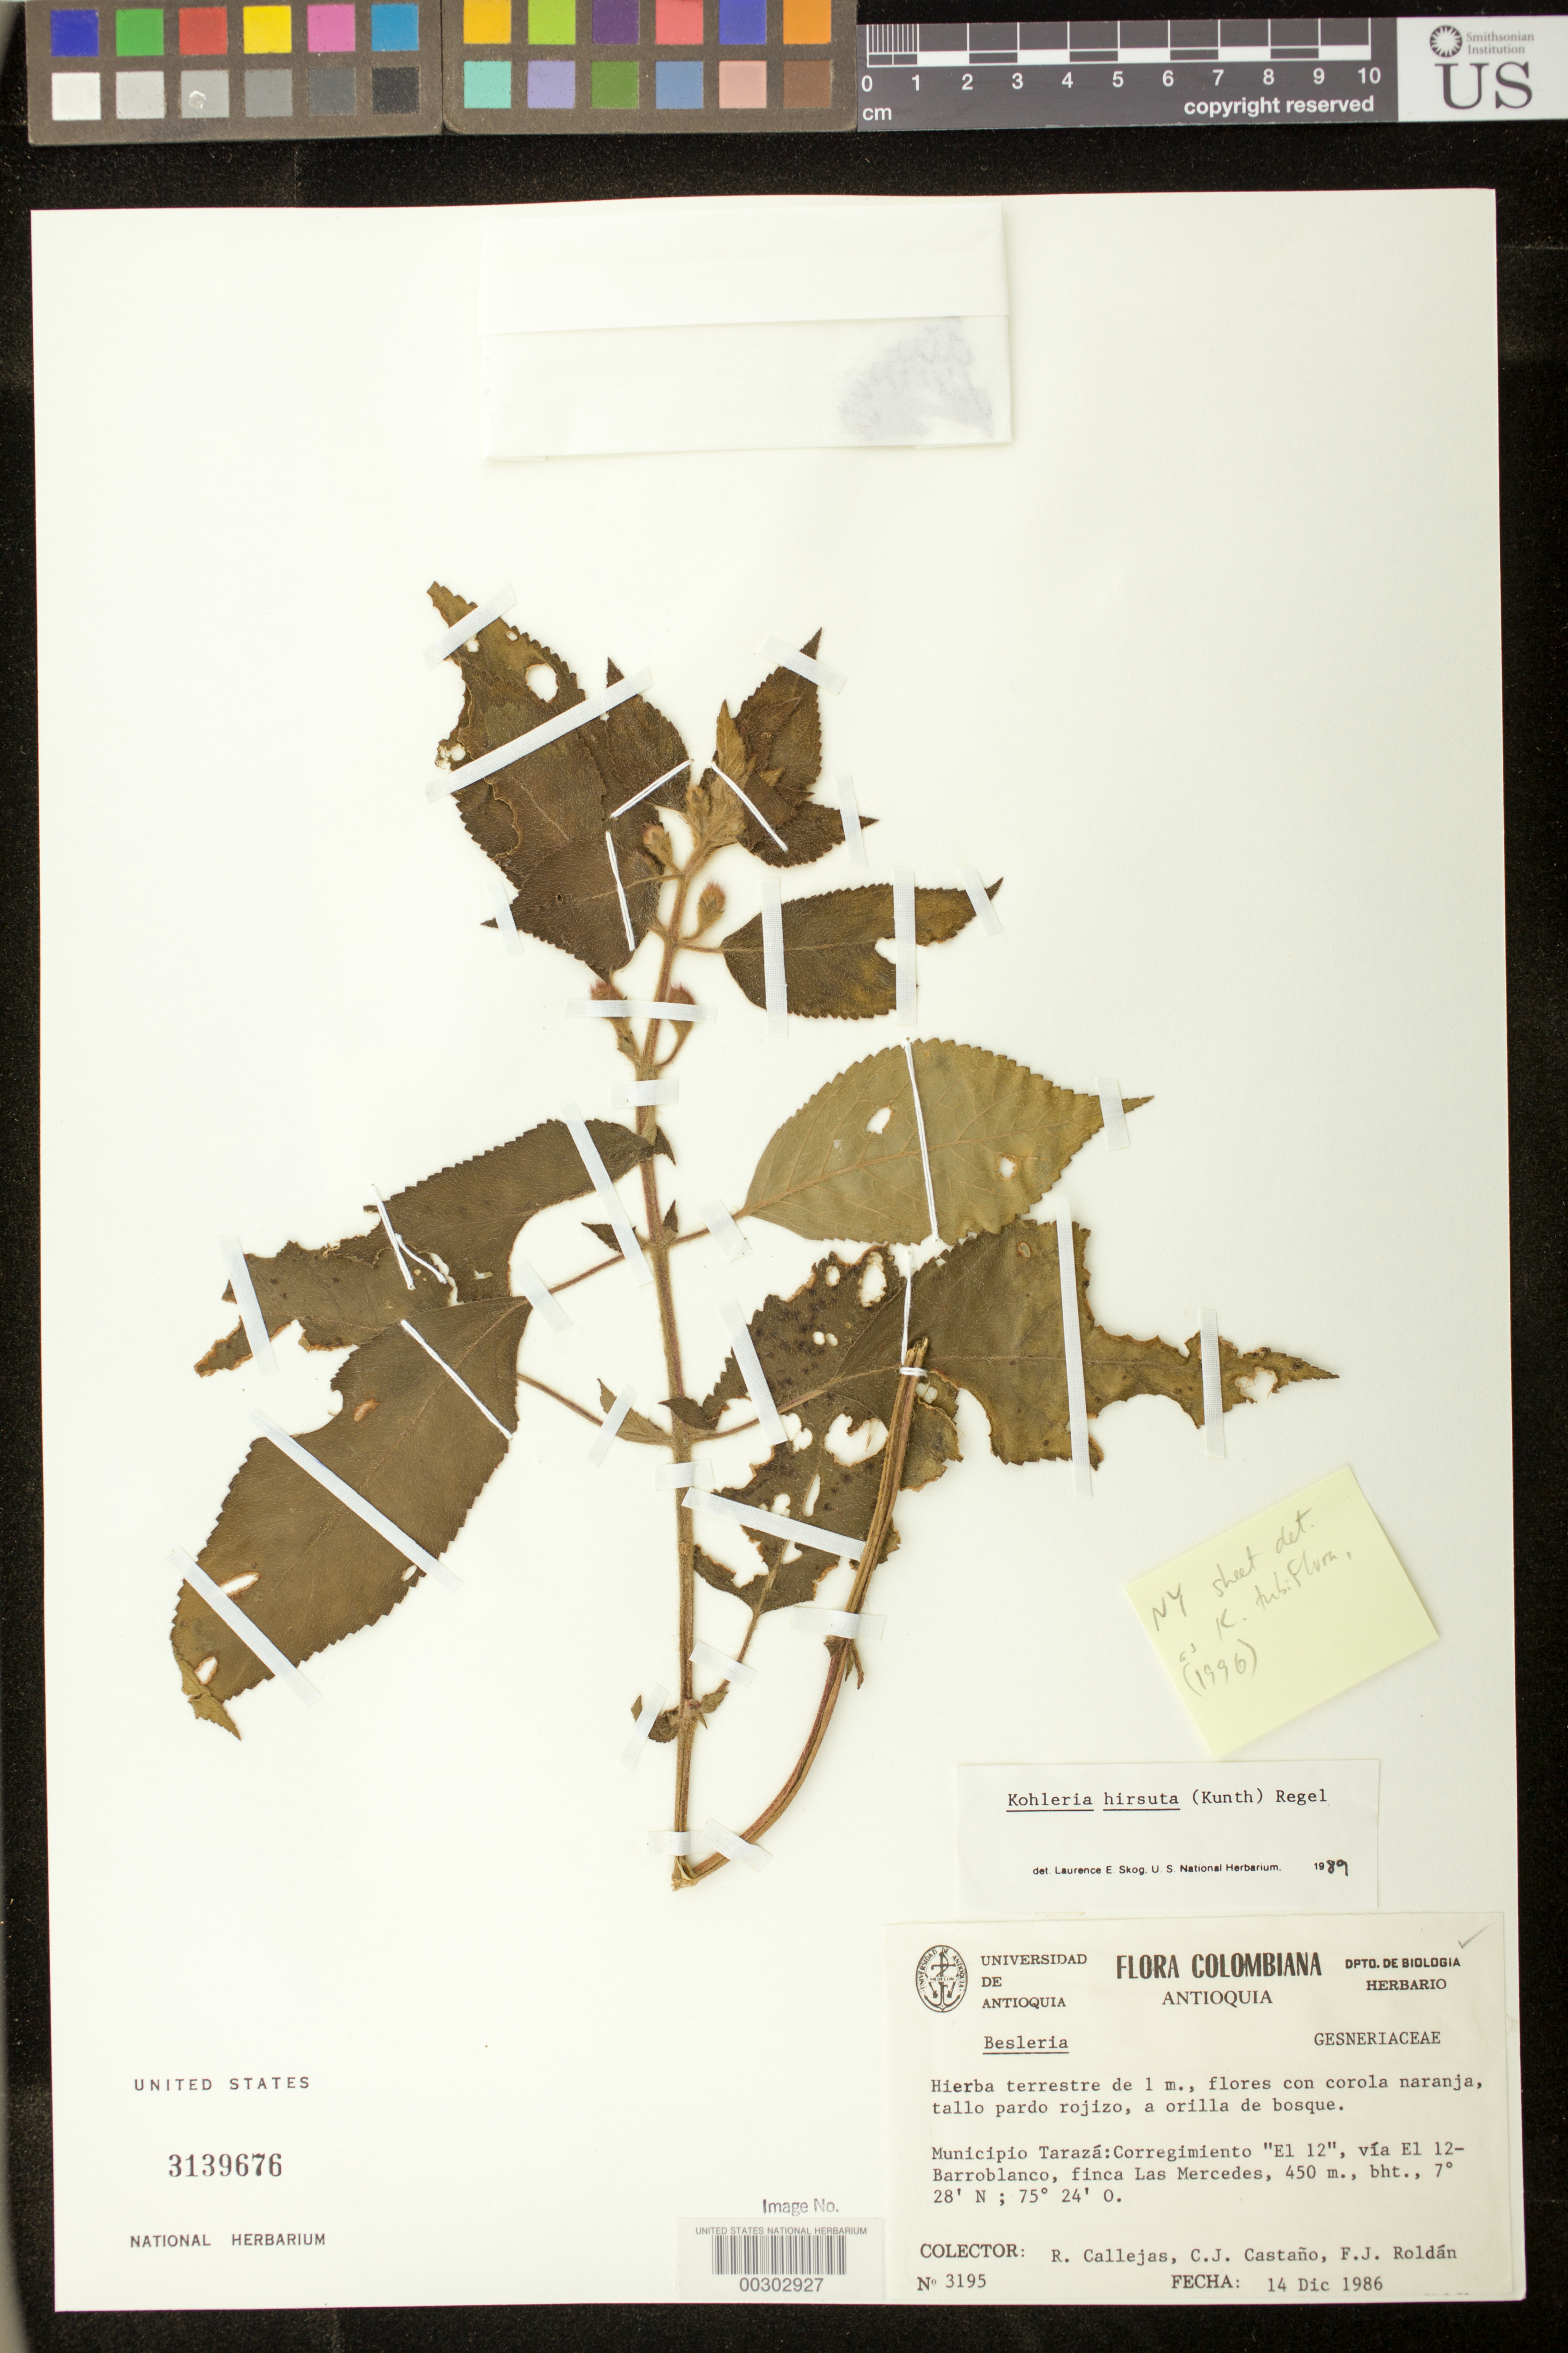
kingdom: Plantae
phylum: Tracheophyta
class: Magnoliopsida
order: Lamiales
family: Gesneriaceae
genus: Kohleria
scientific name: Kohleria hirsuta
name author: (Kunth) Regel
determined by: Skog, Laurence E.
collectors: R. Callejas, C. Castano & F. J. Roldán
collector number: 3195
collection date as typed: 14 Dec 1986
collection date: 1986-12-14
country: Colombia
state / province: Antioquia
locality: Mpio. Taraza, corregimiento "El 12", via El 12-Barroblanco, finca las Mercedes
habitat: A orilla de bosque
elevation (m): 450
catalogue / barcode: US 3139676